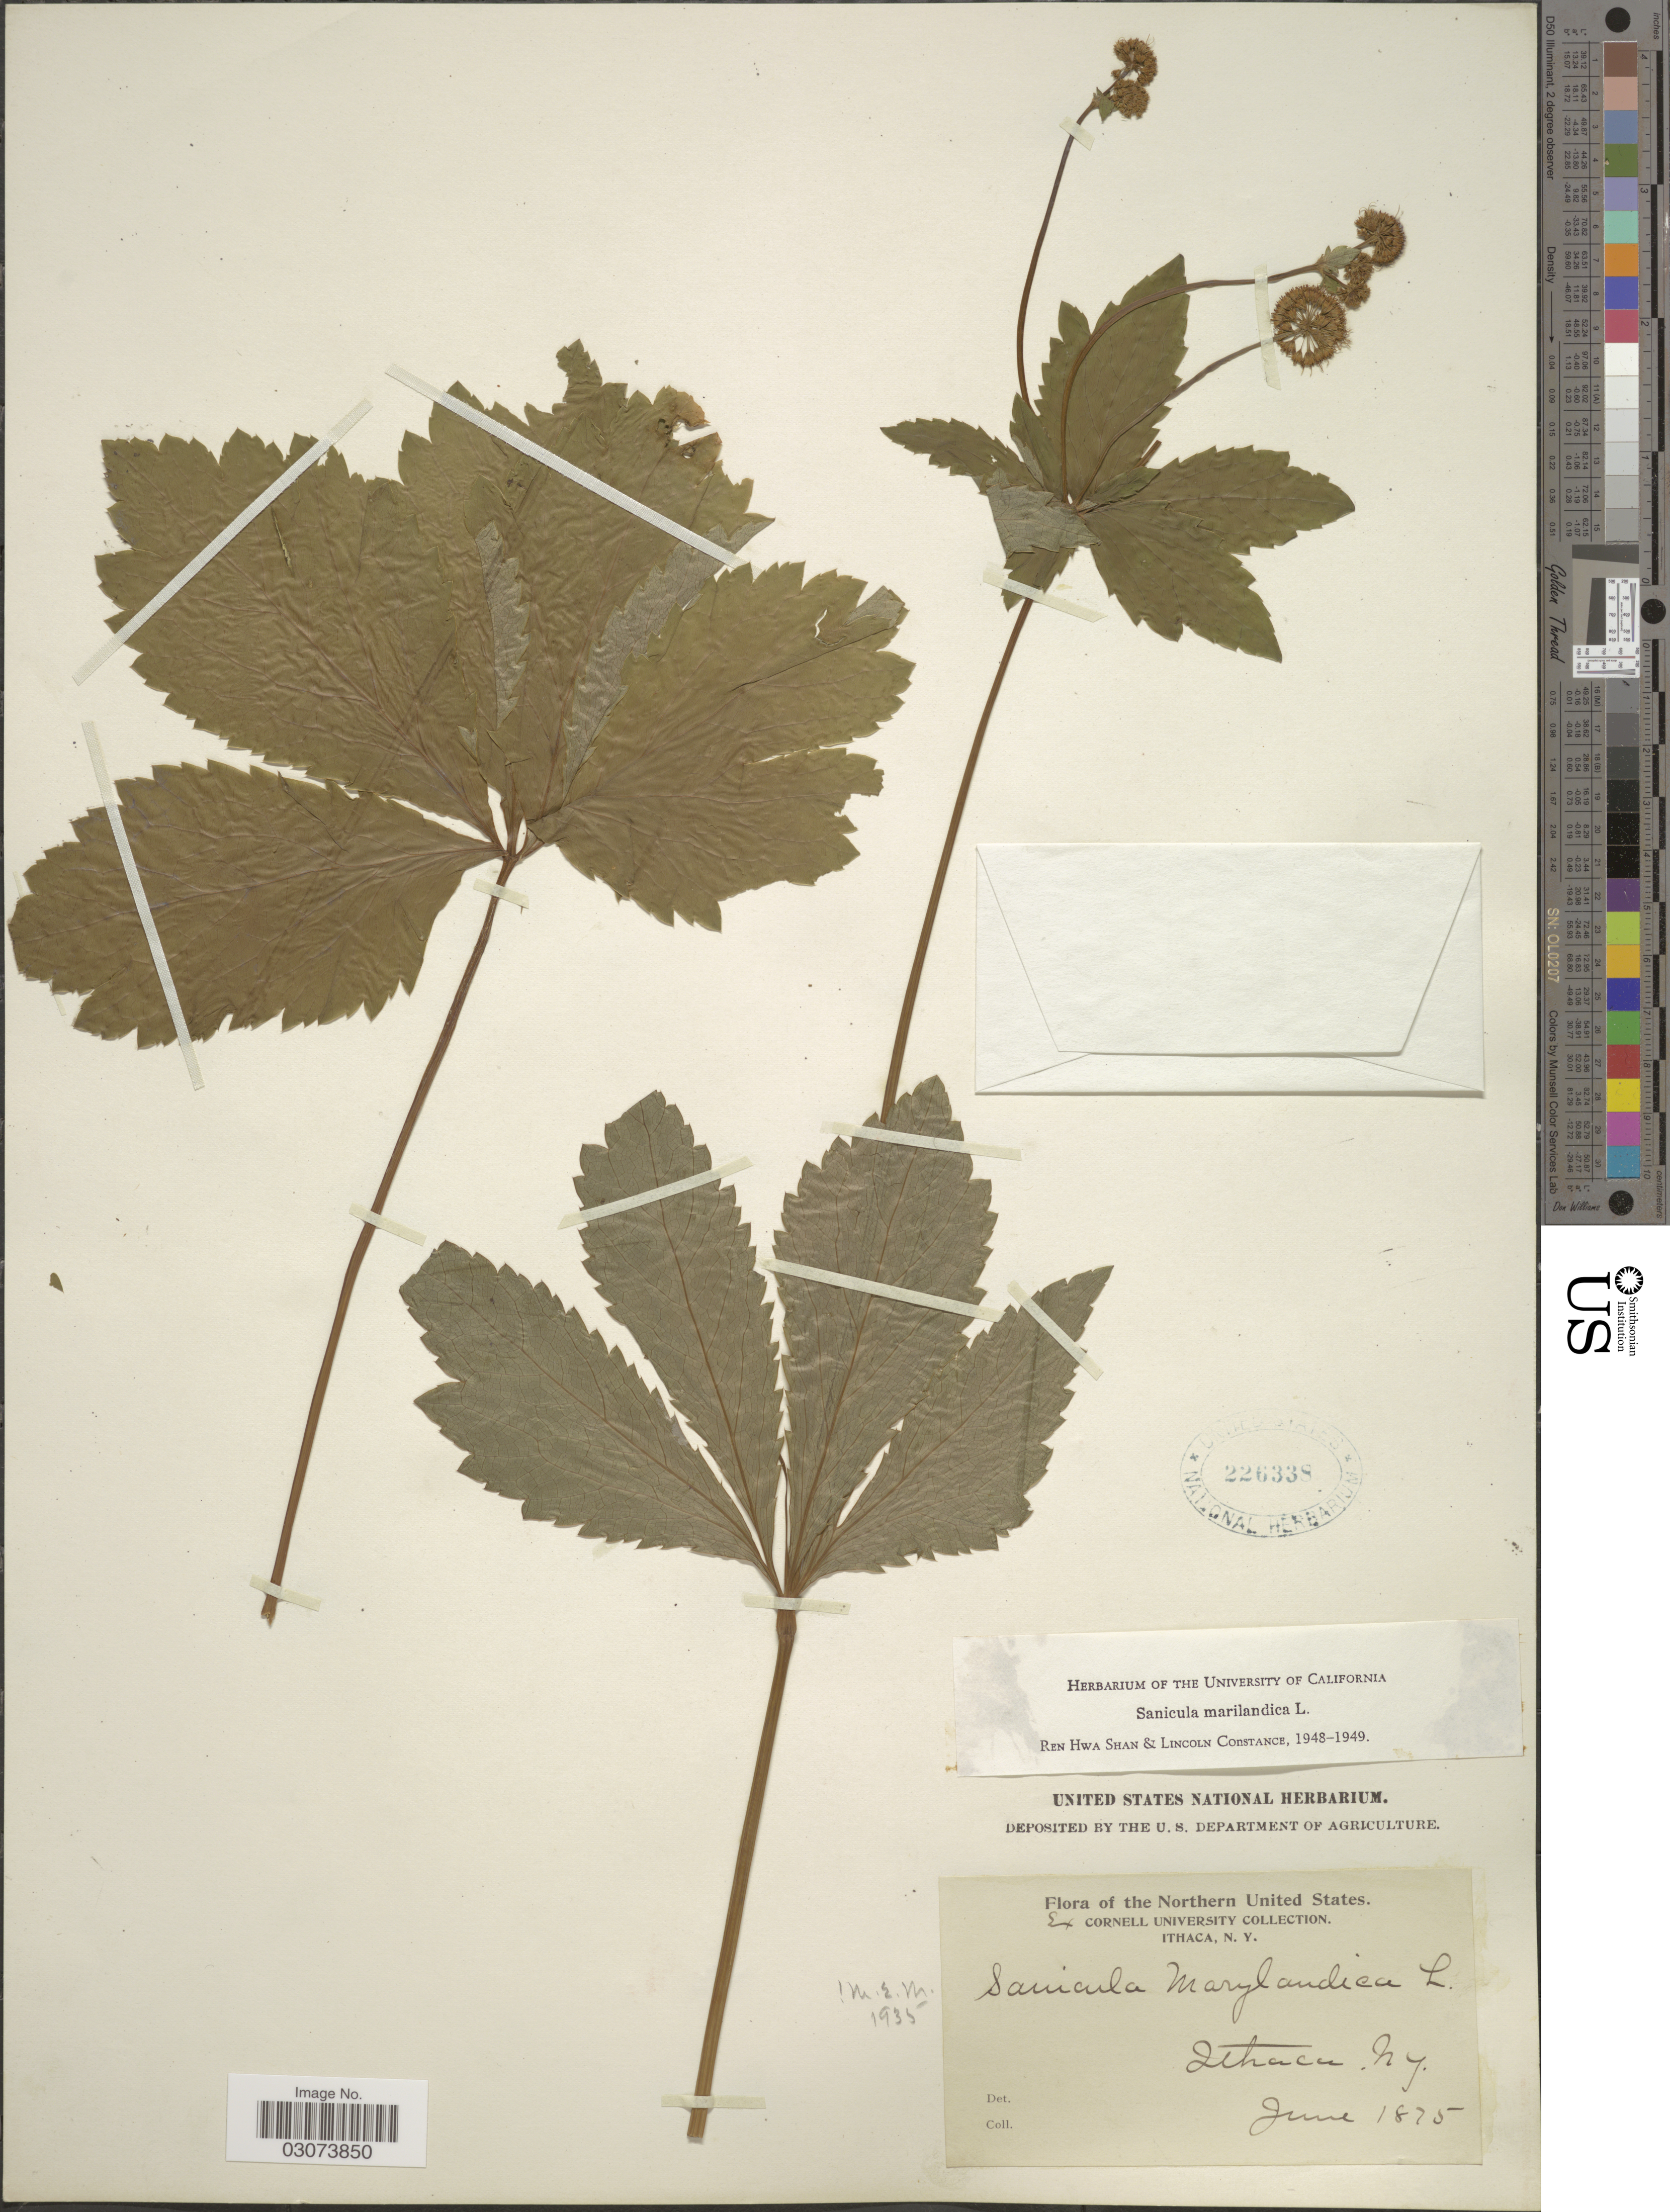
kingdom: Plantae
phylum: Tracheophyta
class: Magnoliopsida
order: Apiales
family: Apiaceae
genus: Sanicula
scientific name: Sanicula marilandica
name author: L.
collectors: Cornell University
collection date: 1875-06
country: United States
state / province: New York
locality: Northern United States. Ithaca.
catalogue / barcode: US 226338